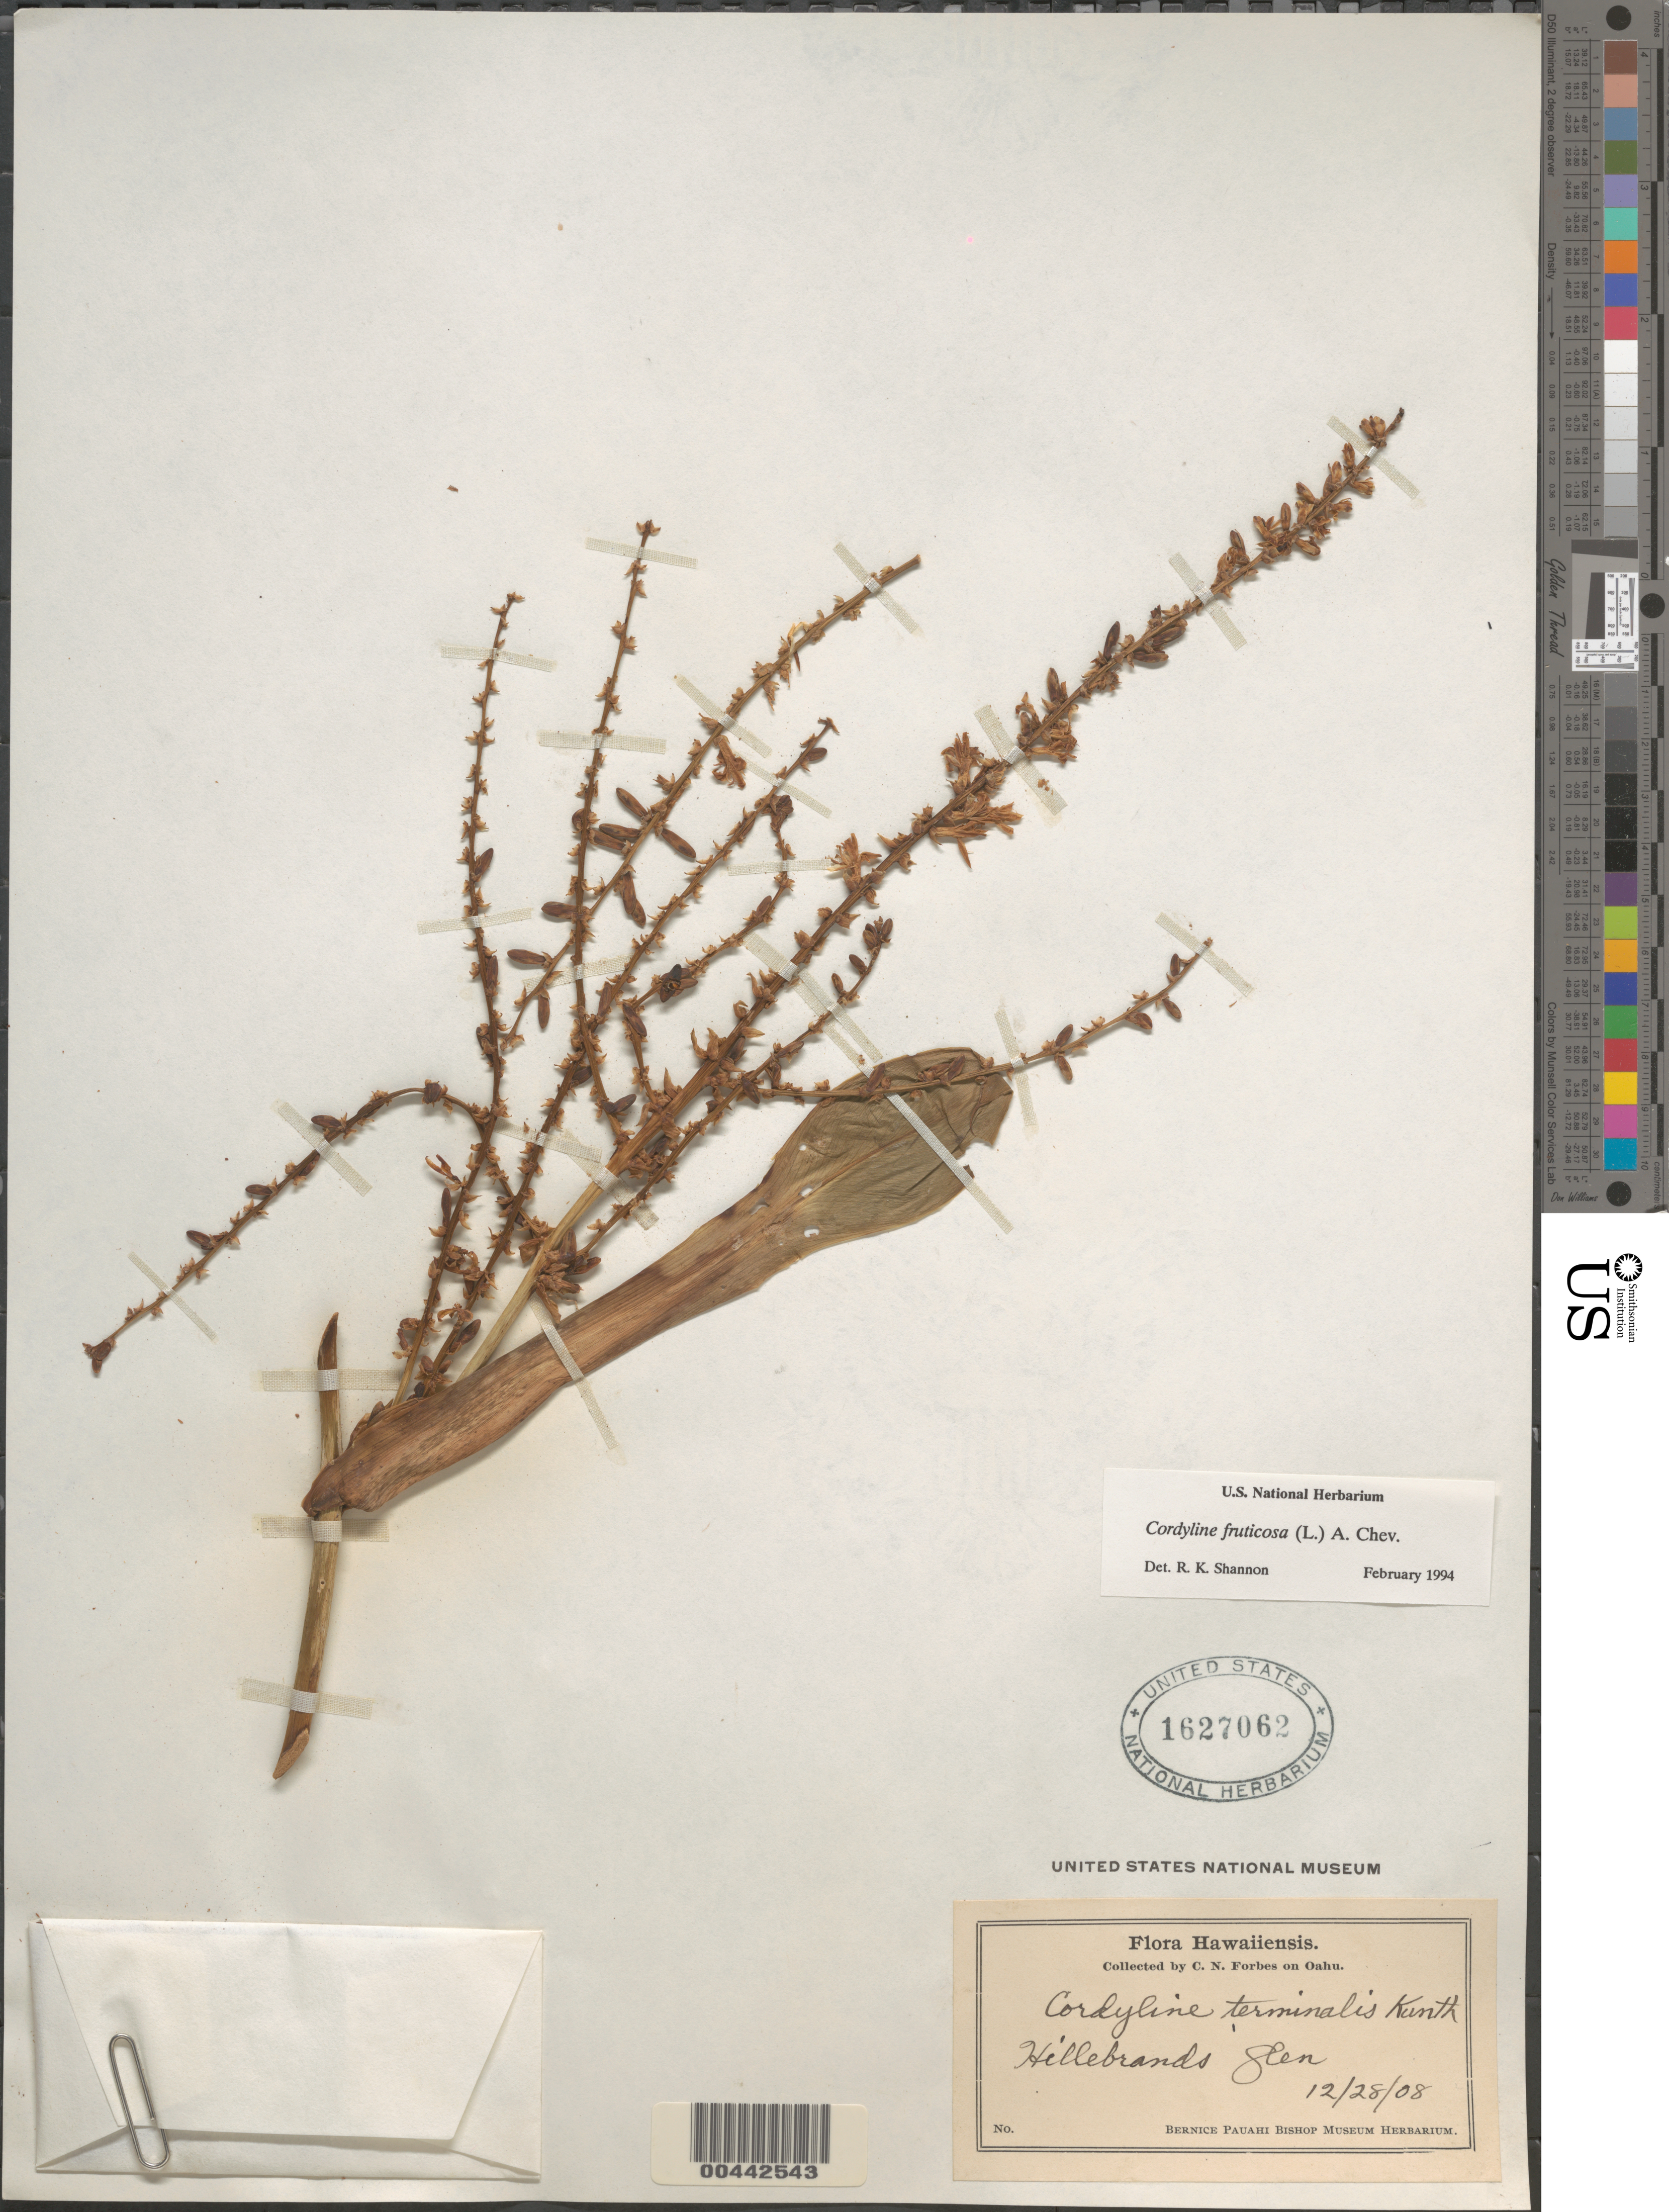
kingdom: Plantae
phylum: Tracheophyta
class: Liliopsida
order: Asparagales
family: Asparagaceae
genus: Cordyline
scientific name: Cordyline fruticosa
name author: (L.) A. Chev.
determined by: Shannon, R. K., (UNITED STATES)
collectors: C. N. Forbes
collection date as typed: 28 Dec 1908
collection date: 1908-12-28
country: United States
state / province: Hawaii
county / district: Honolulu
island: Oahu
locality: Hillebrands Glen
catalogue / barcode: US 1627062